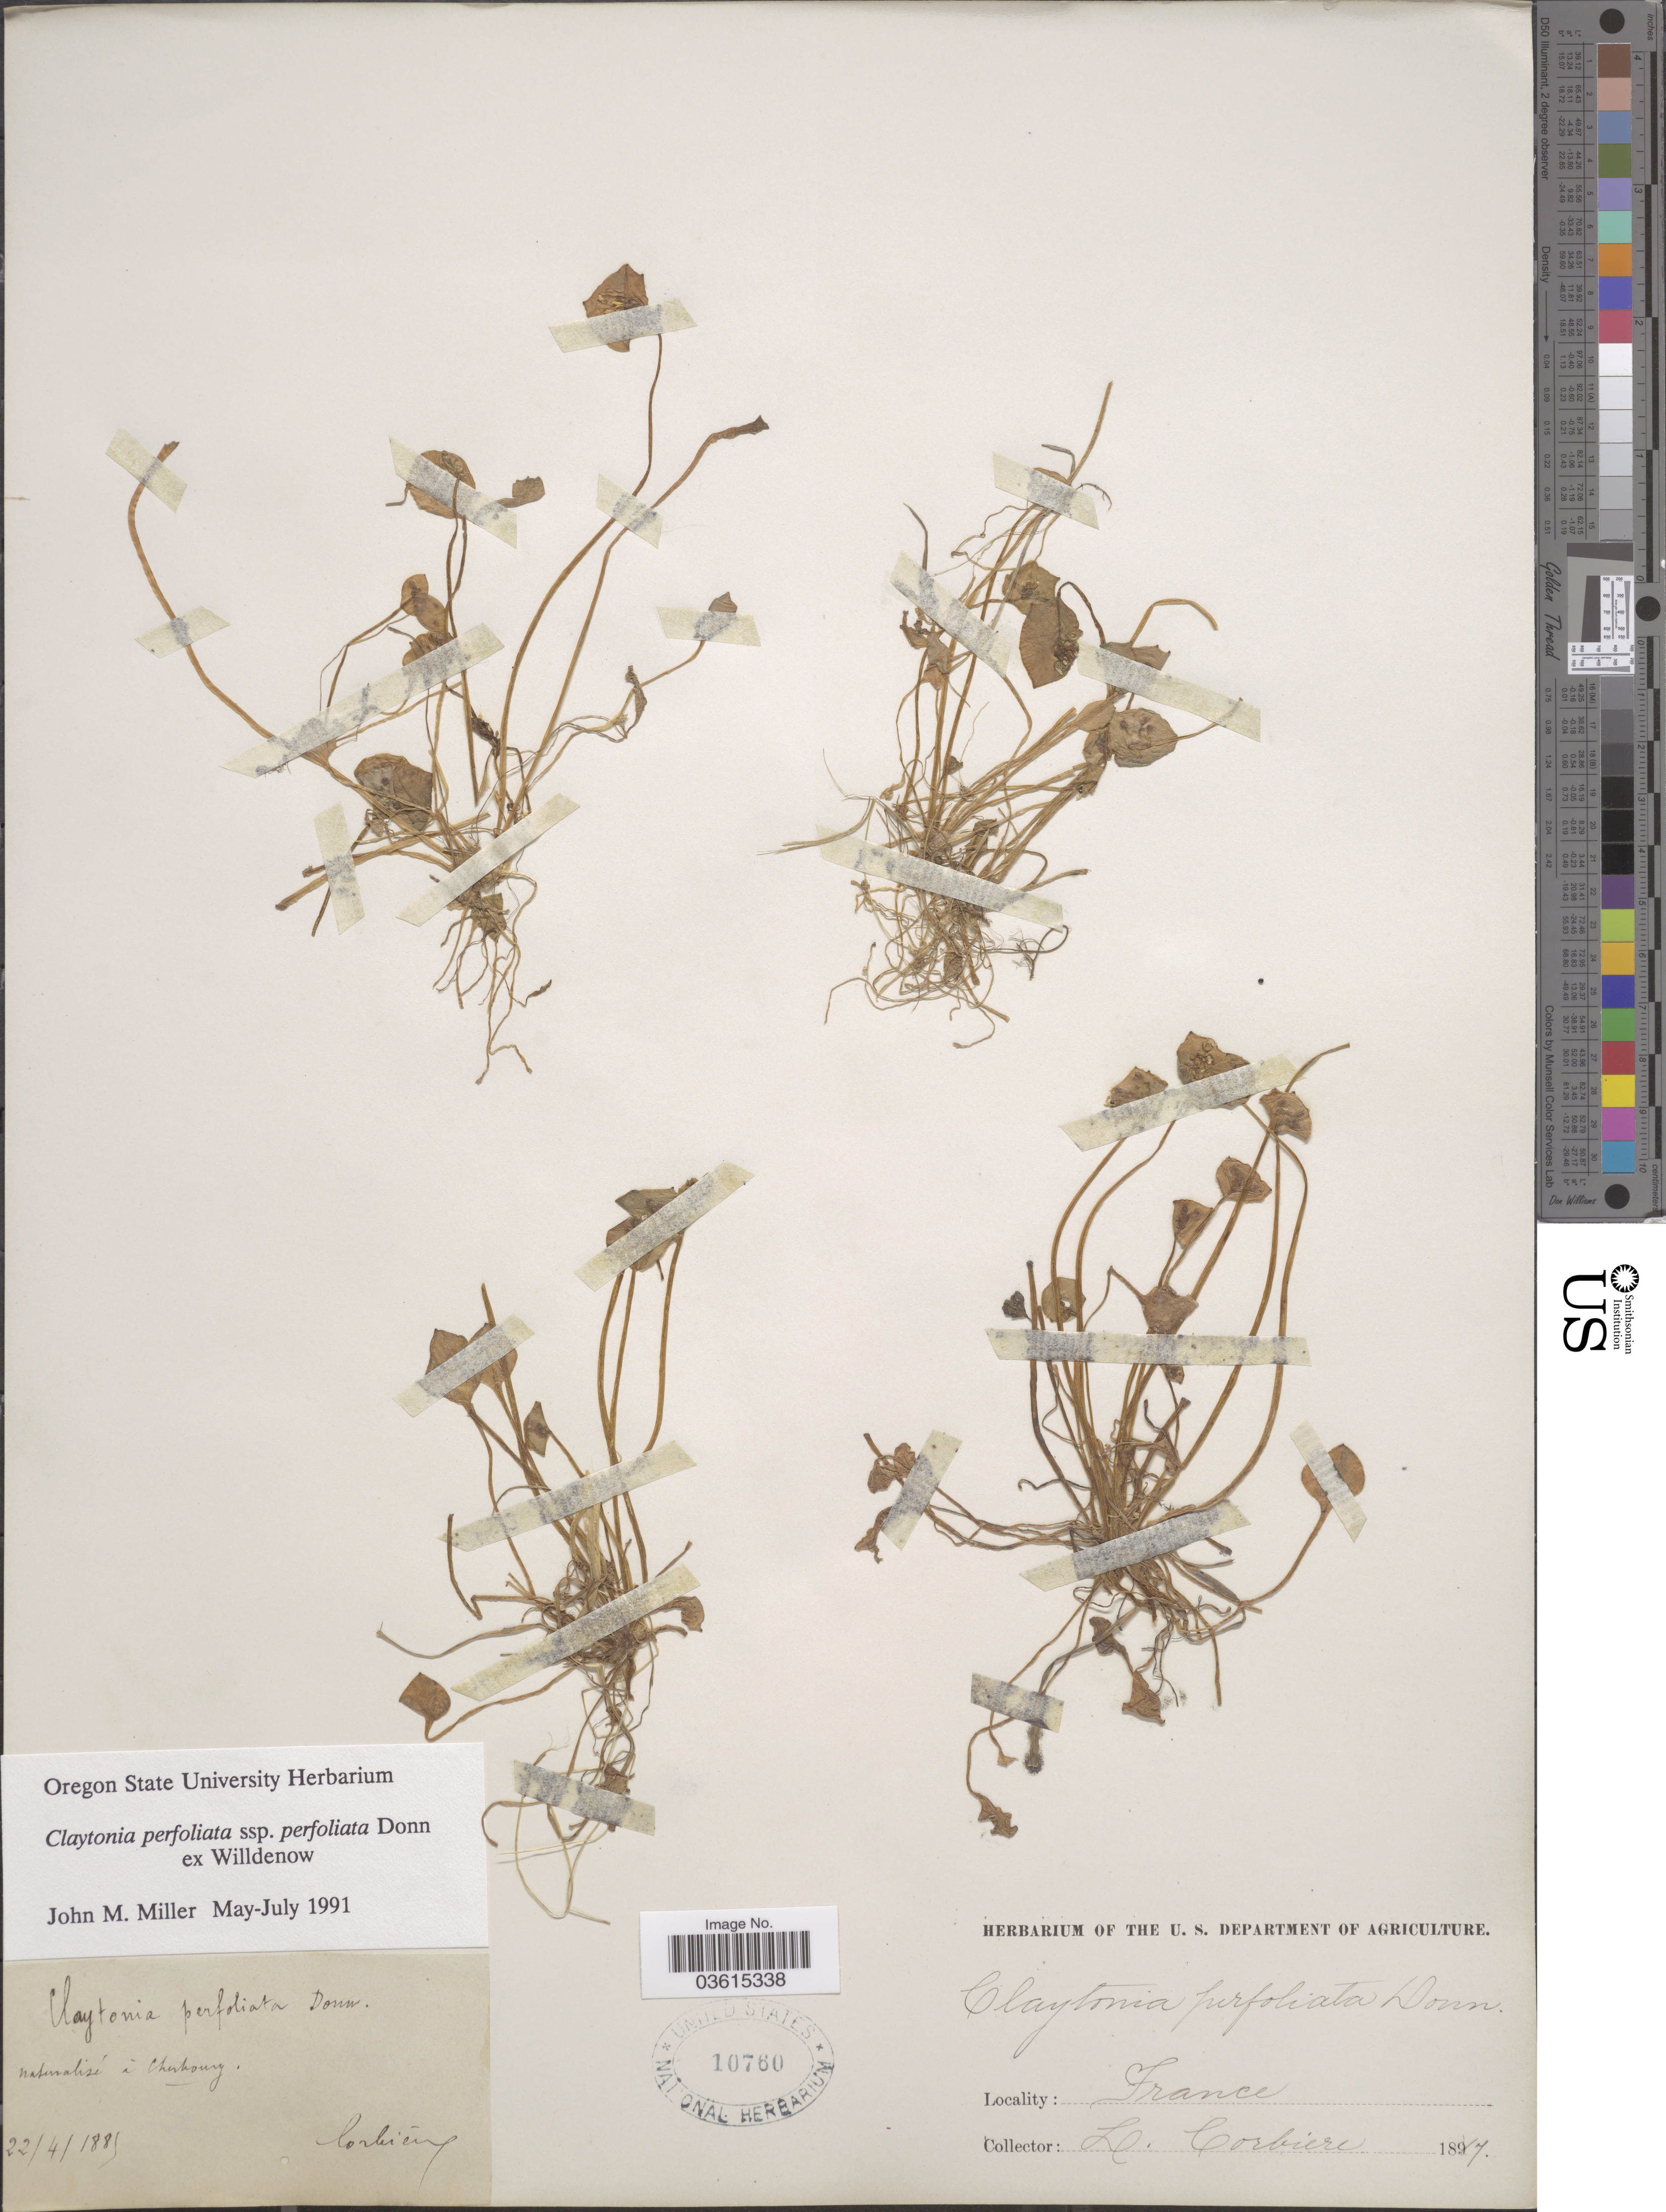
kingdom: Plantae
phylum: Tracheophyta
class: Magnoliopsida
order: Caryophyllales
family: Montiaceae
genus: Claytonia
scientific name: Claytonia perfoliata subsp. perfoliata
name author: Donn ex Willd.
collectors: L. Corbière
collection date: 1885-04-22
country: France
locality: Cherbourg.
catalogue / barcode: US 10760